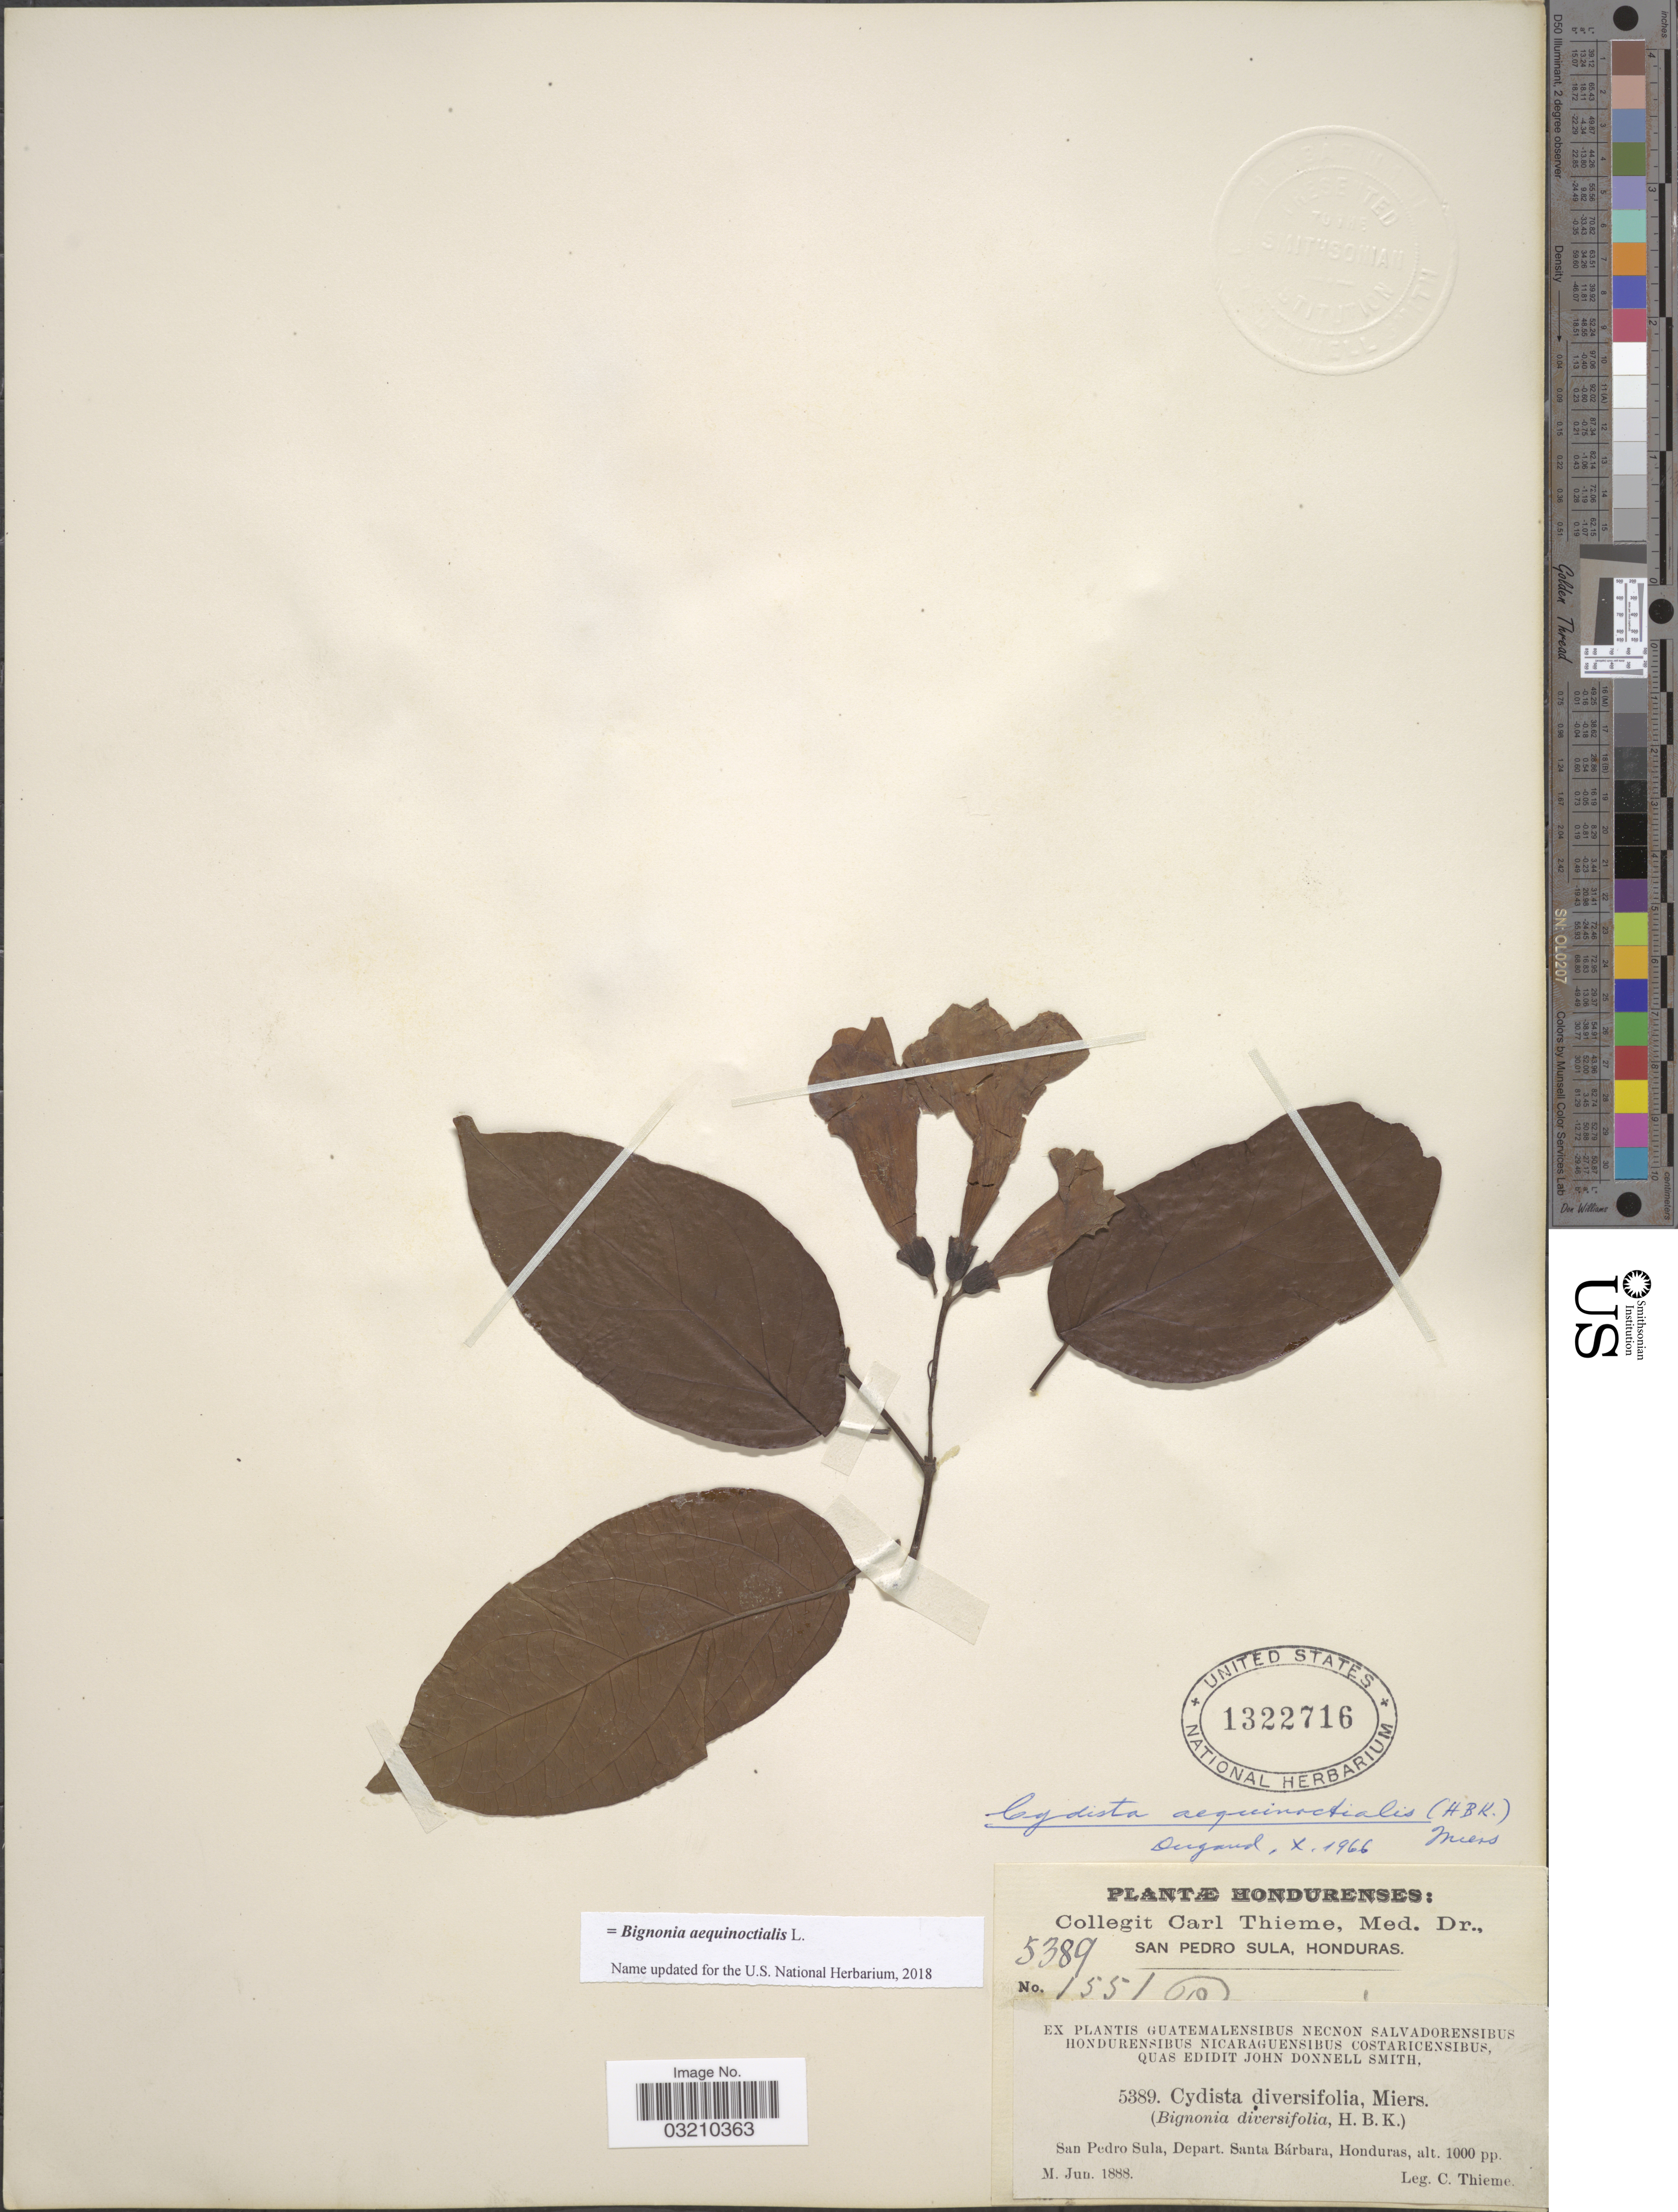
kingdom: Plantae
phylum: Tracheophyta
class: Magnoliopsida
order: Lamiales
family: Bignoniaceae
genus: Bignonia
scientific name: Bignonia aequinoctialis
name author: L.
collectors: C. Thieme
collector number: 5389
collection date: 1888-06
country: Honduras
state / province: Santa Bárbara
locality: San Pedro Sula, Depart. Santa Bárbara.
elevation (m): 305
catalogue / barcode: US 1322716